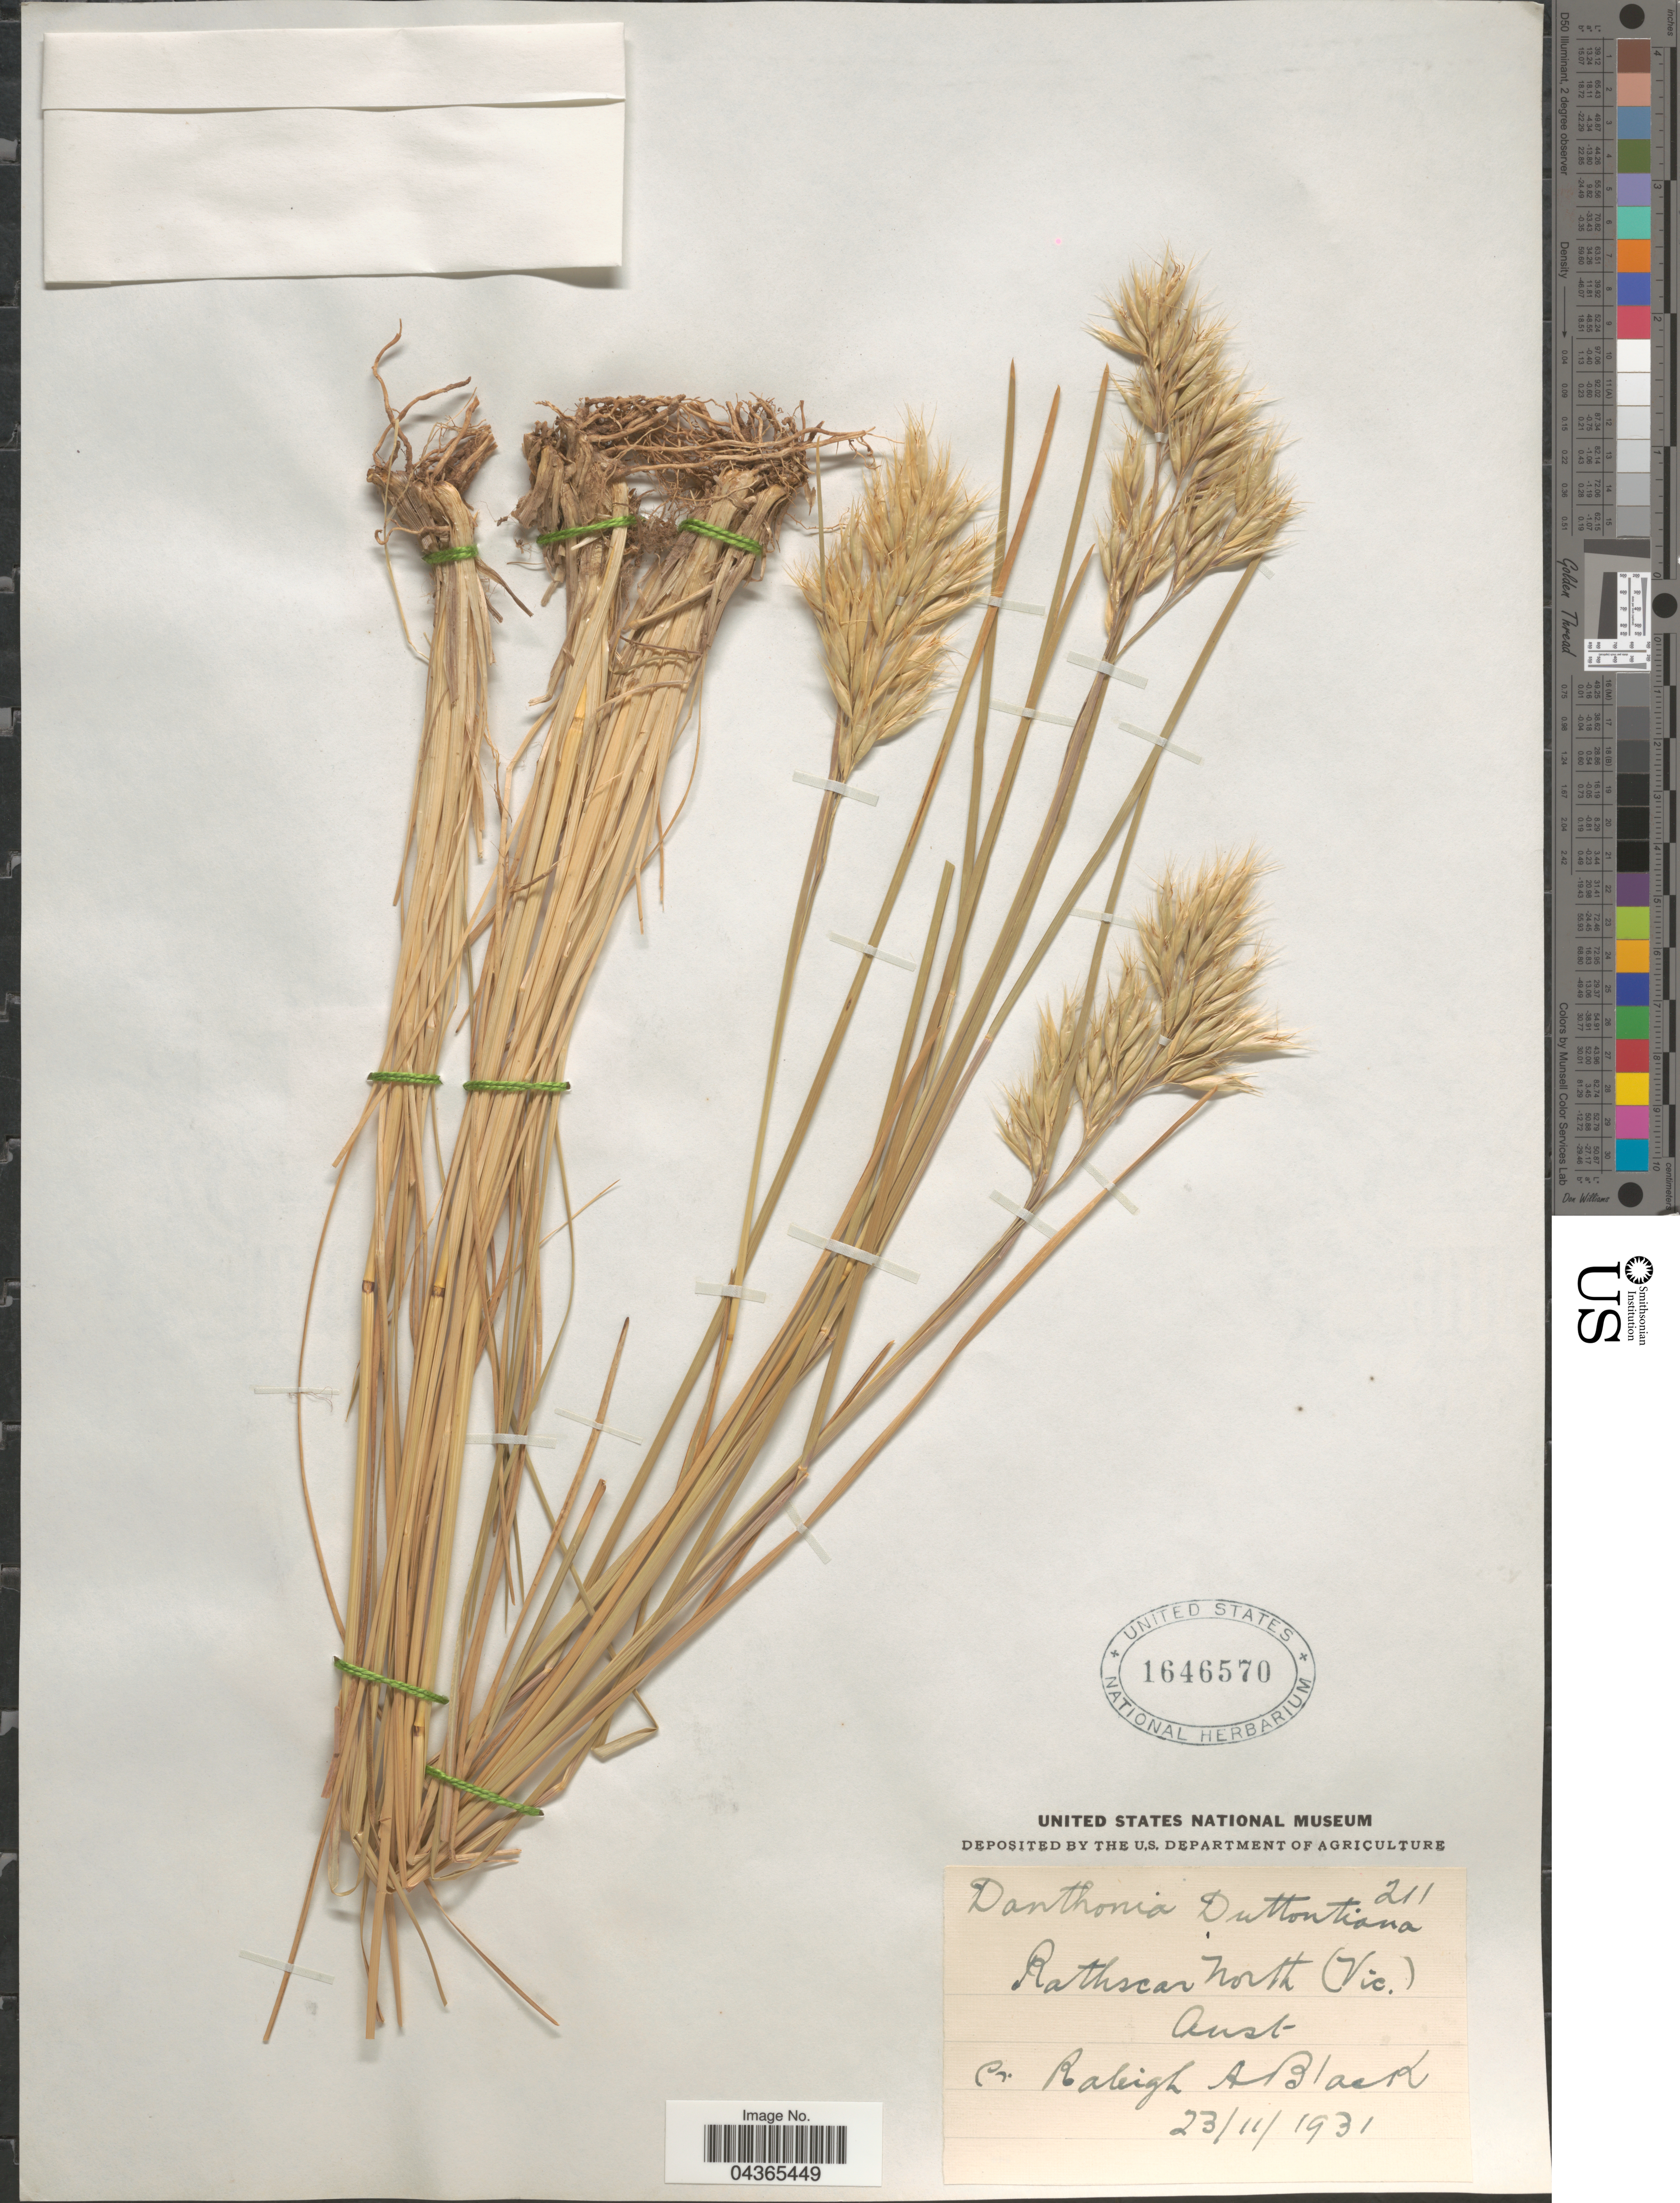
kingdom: Plantae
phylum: Tracheophyta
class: Liliopsida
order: Poales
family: Poaceae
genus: Rytidosperma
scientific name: Rytidosperma duttonianum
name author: (Cashmore) Connor & Edgar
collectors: R. A. Black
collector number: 211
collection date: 1931-11-23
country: Australia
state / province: Victoria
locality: Rathscar North (Vic.).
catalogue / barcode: US 1646570